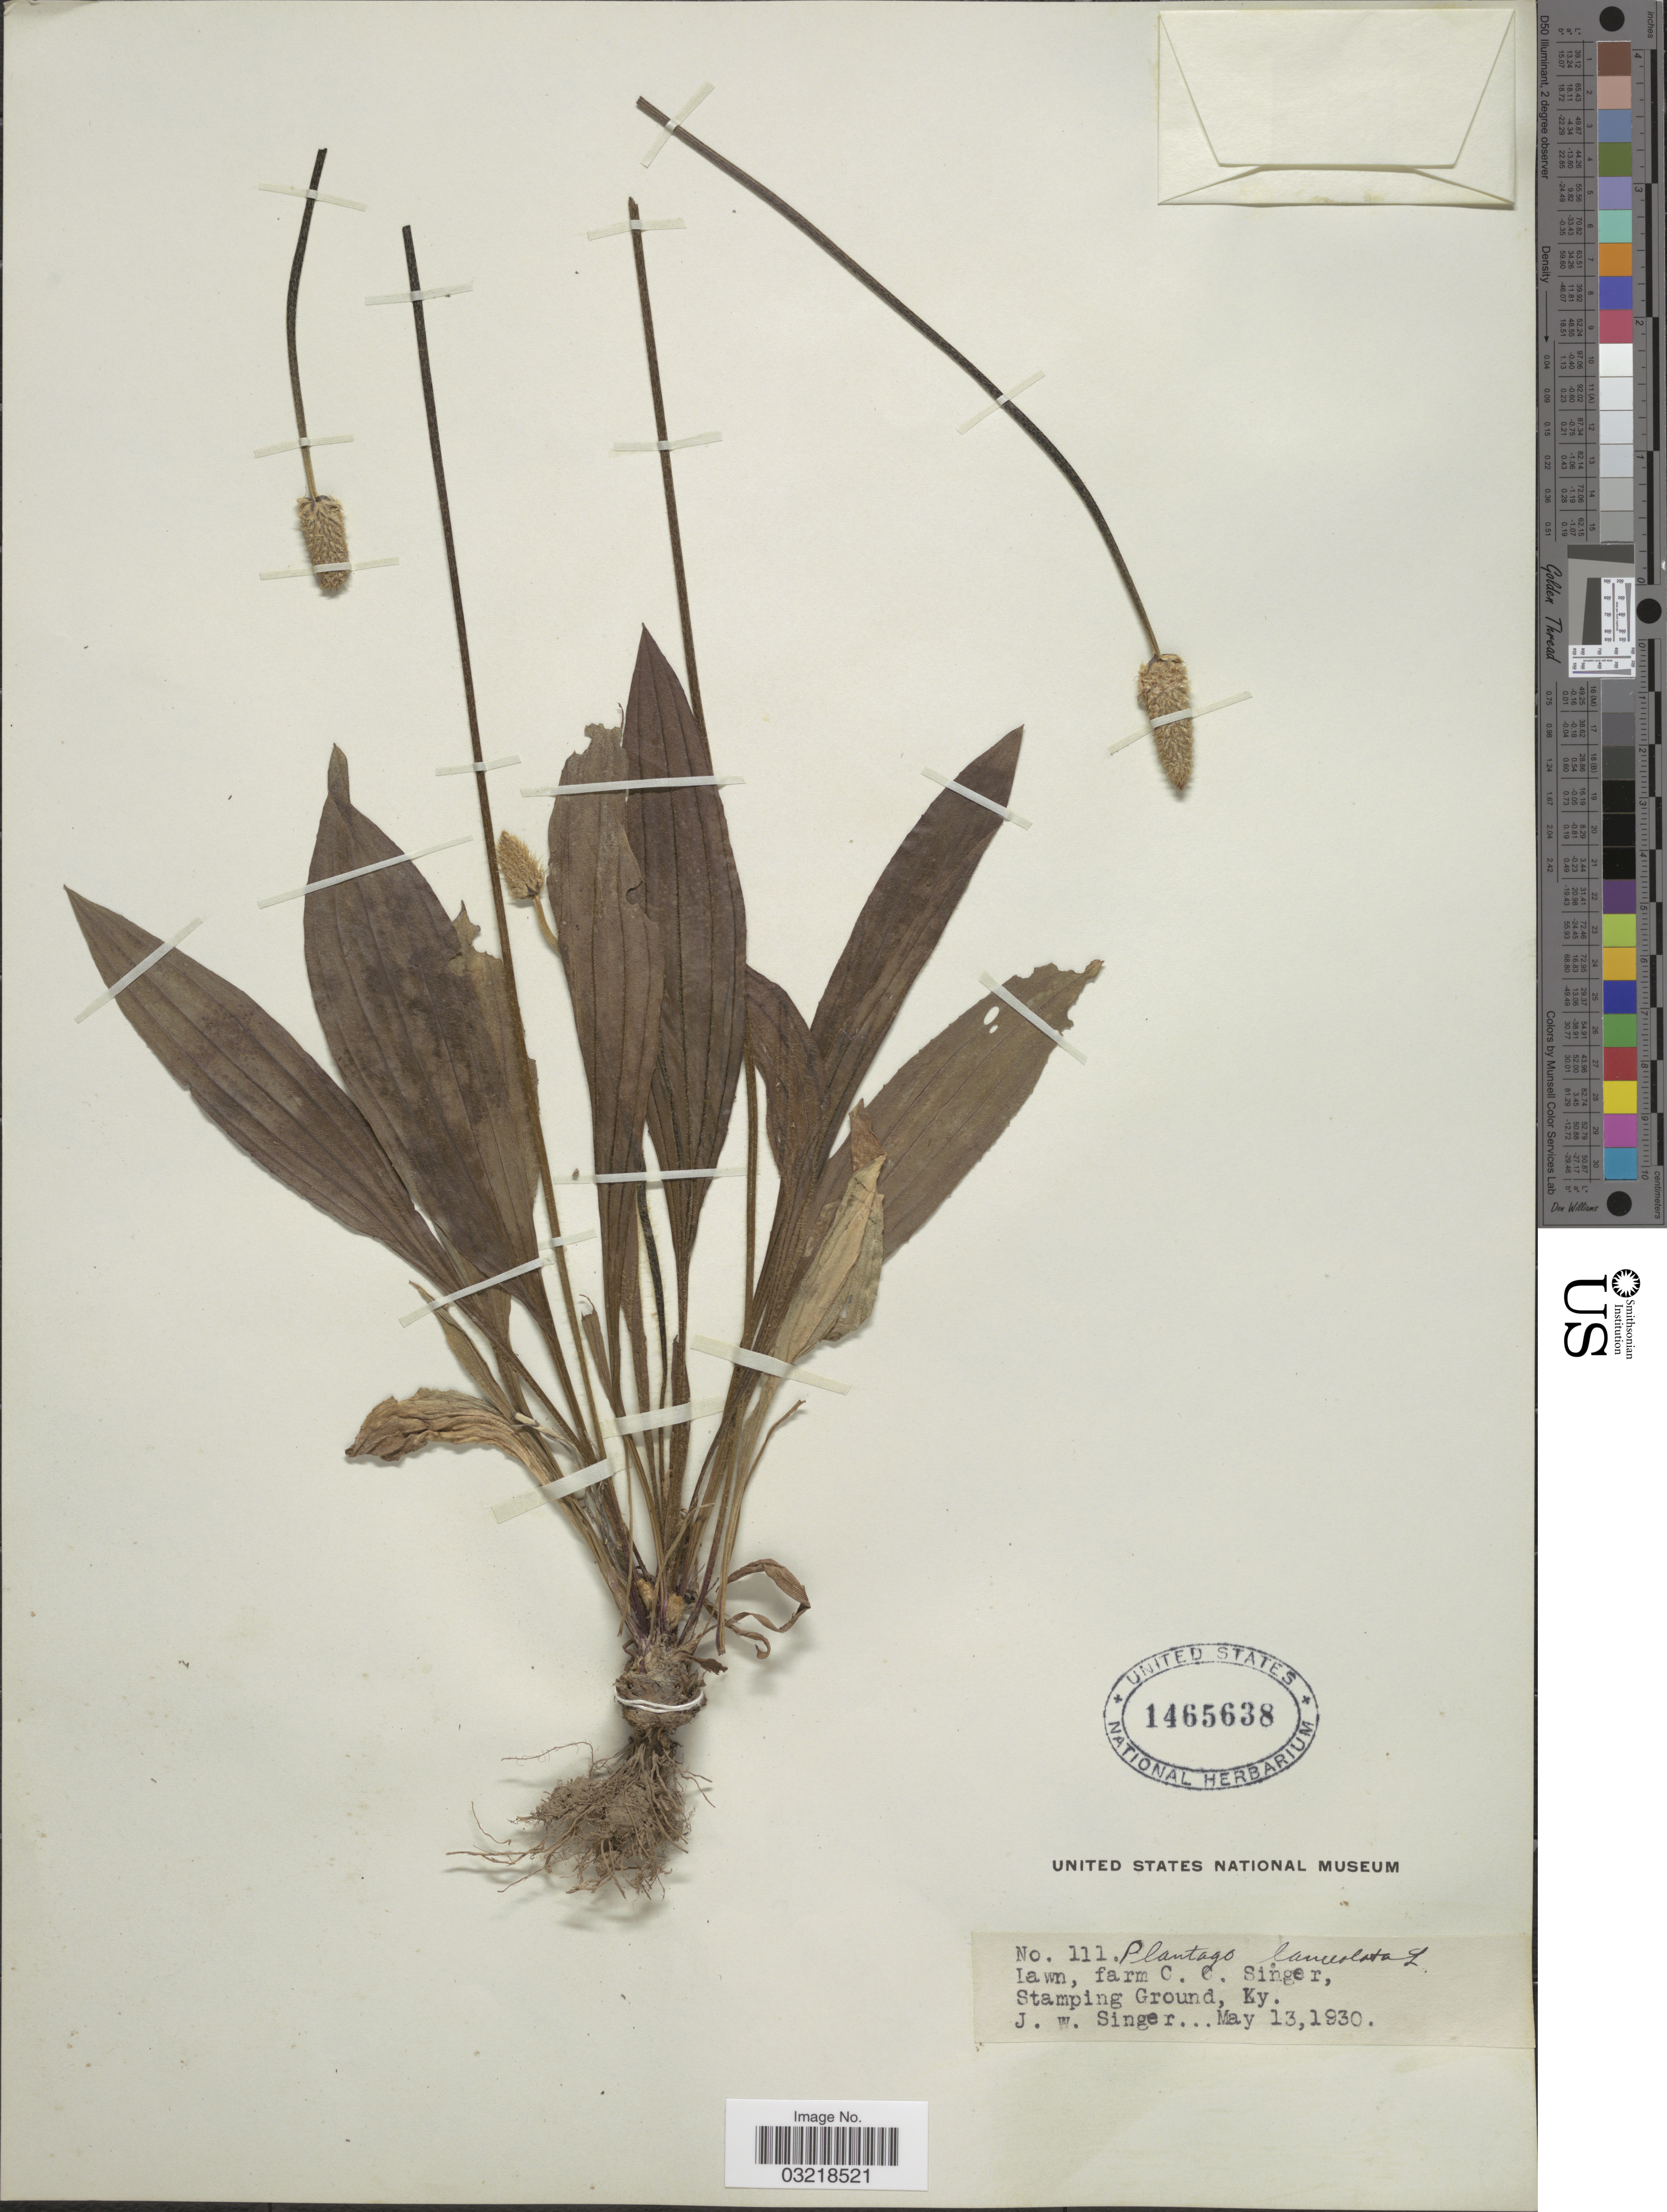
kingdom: Plantae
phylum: Tracheophyta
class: Magnoliopsida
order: Lamiales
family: Plantaginaceae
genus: Plantago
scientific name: Plantago lanceolata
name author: L.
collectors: J. EW. Singer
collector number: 111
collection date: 1930-05-13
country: United States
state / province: Kentucky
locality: Stamping Ground.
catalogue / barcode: US 1465638